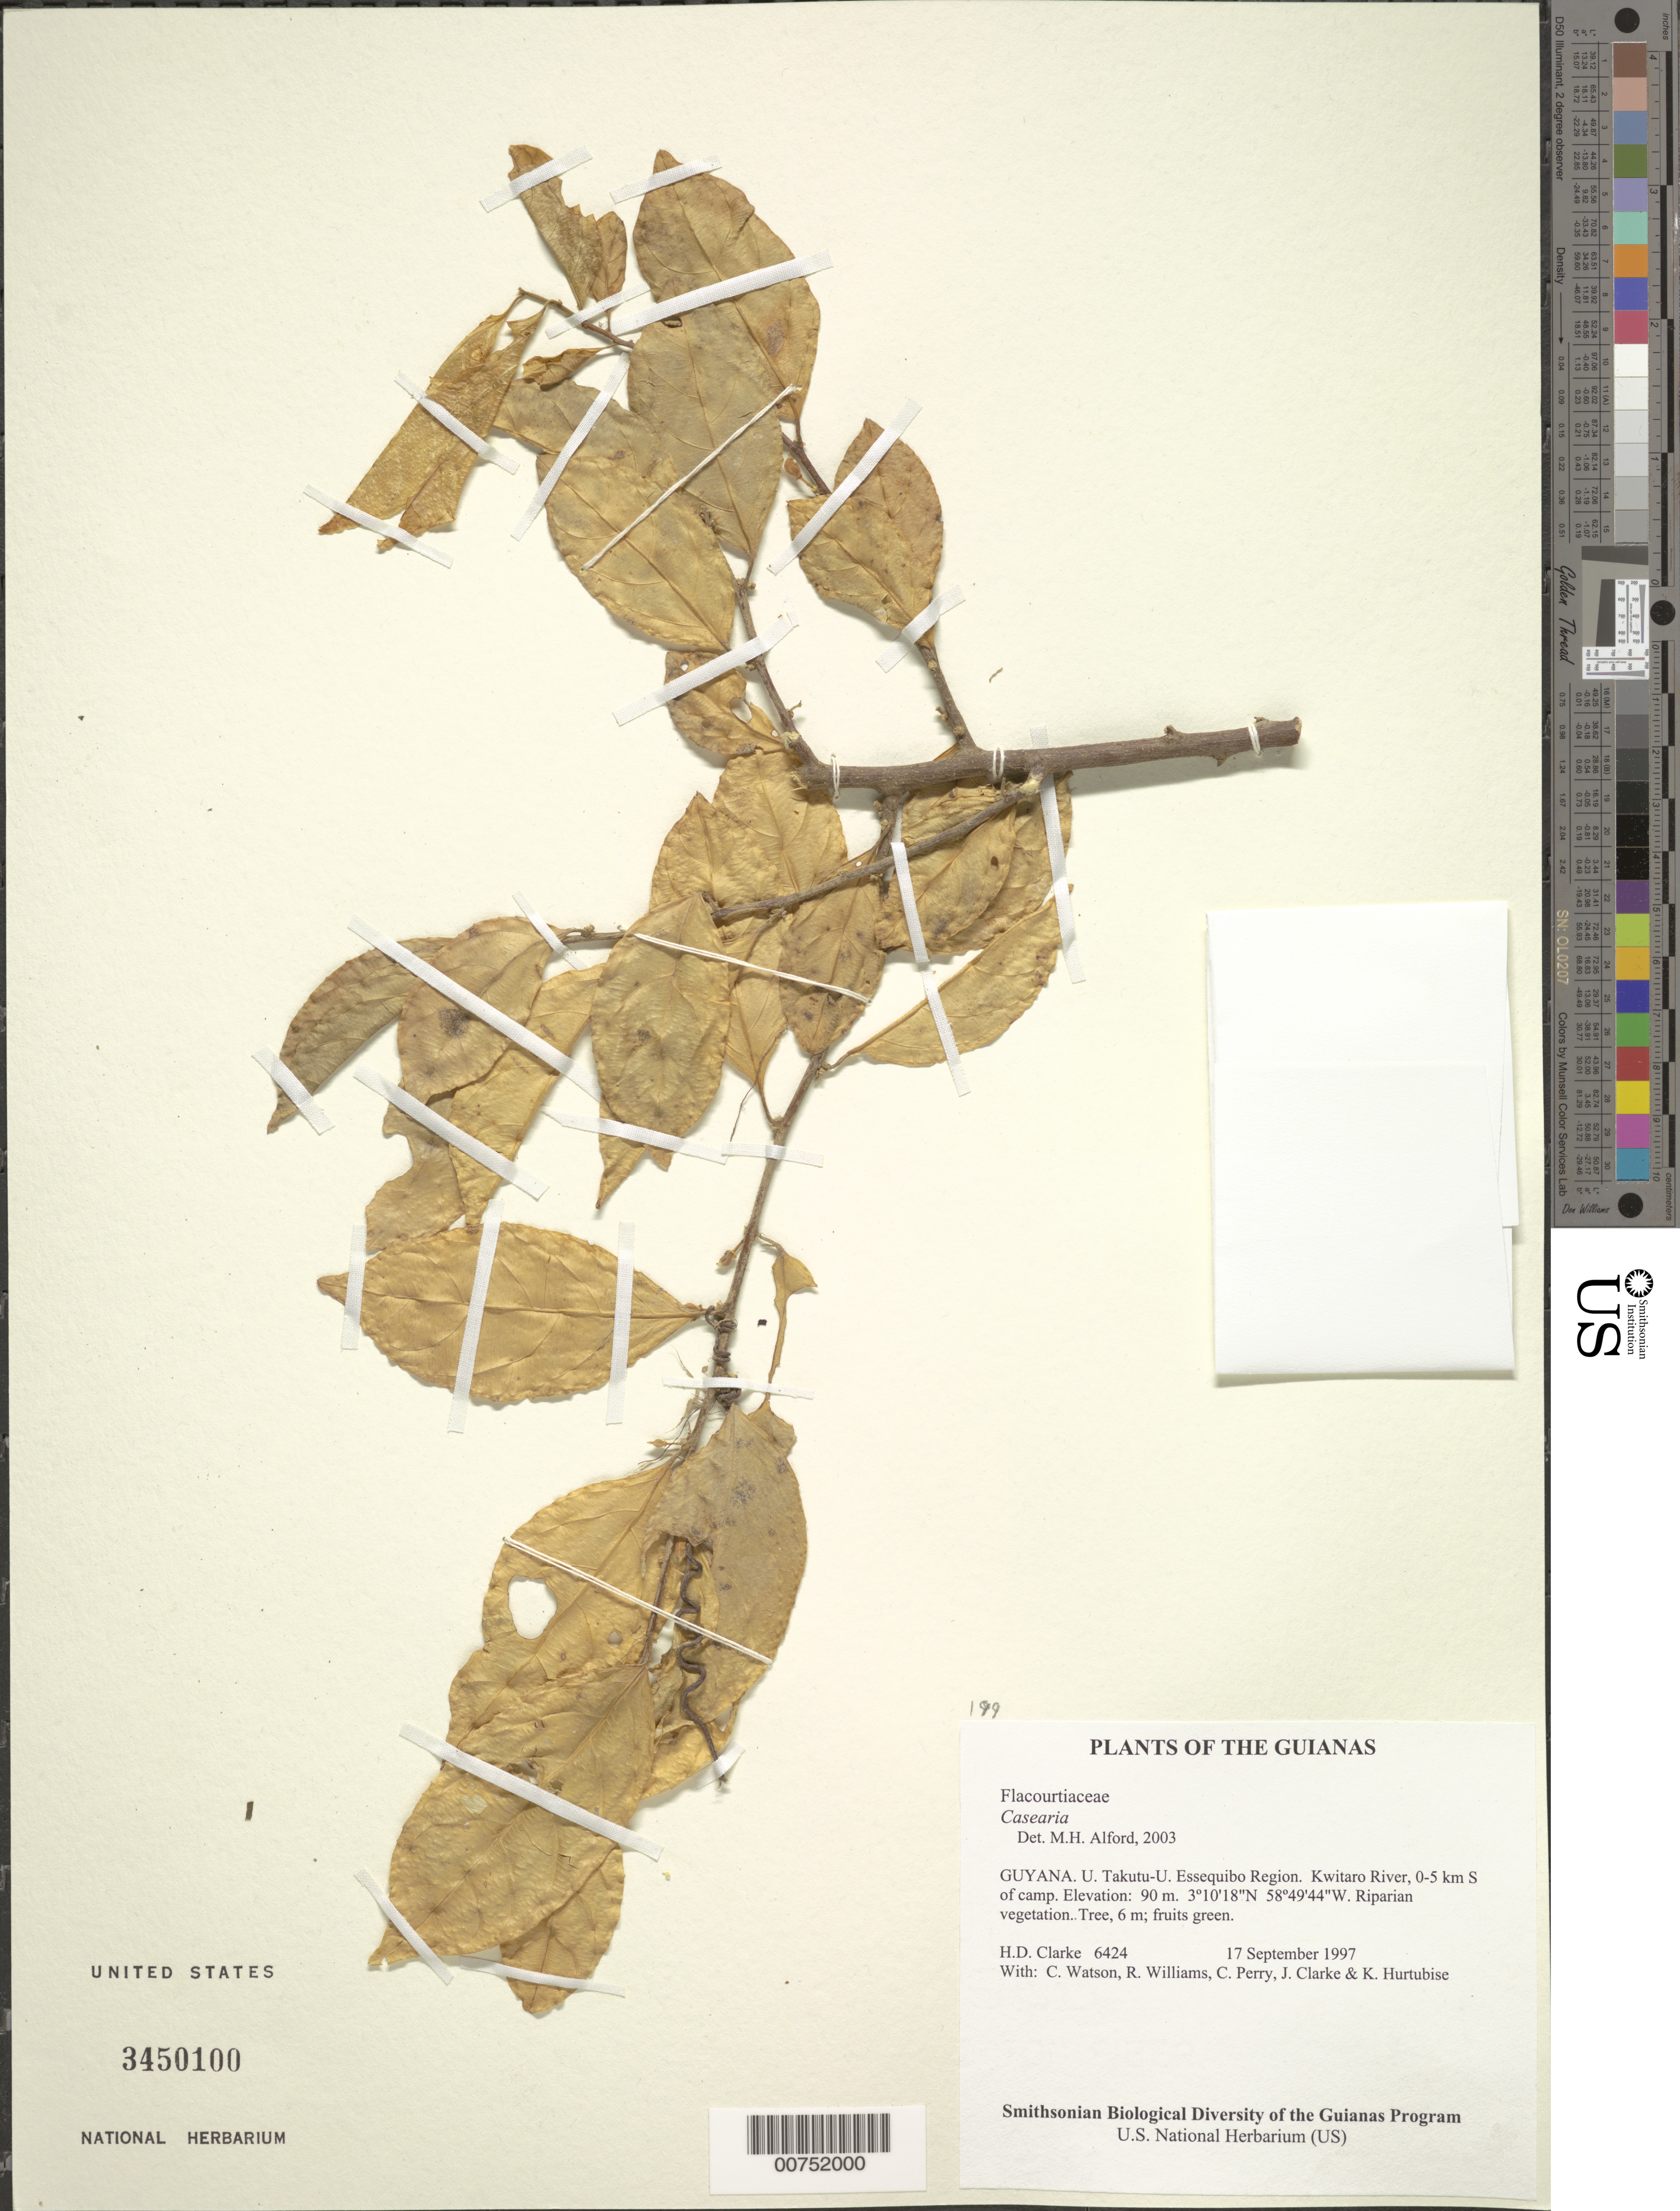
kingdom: Plantae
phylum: Tracheophyta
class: Magnoliopsida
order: Malpighiales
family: Salicaceae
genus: Casearia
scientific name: Casearia aculeata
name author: Jacq.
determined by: Liesner, R. L.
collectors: H. D. Clarke, C. Watson, R. Williams, C. Perry, J. Clarke & K. Hurtubise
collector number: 6424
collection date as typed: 17 September 1997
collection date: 1997-09-17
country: Guyana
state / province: U. Takutu-U. Essequibo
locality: Kwitaro River, 0-5 km S of camp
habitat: Riparian vegetation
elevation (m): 90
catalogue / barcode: US 3450100